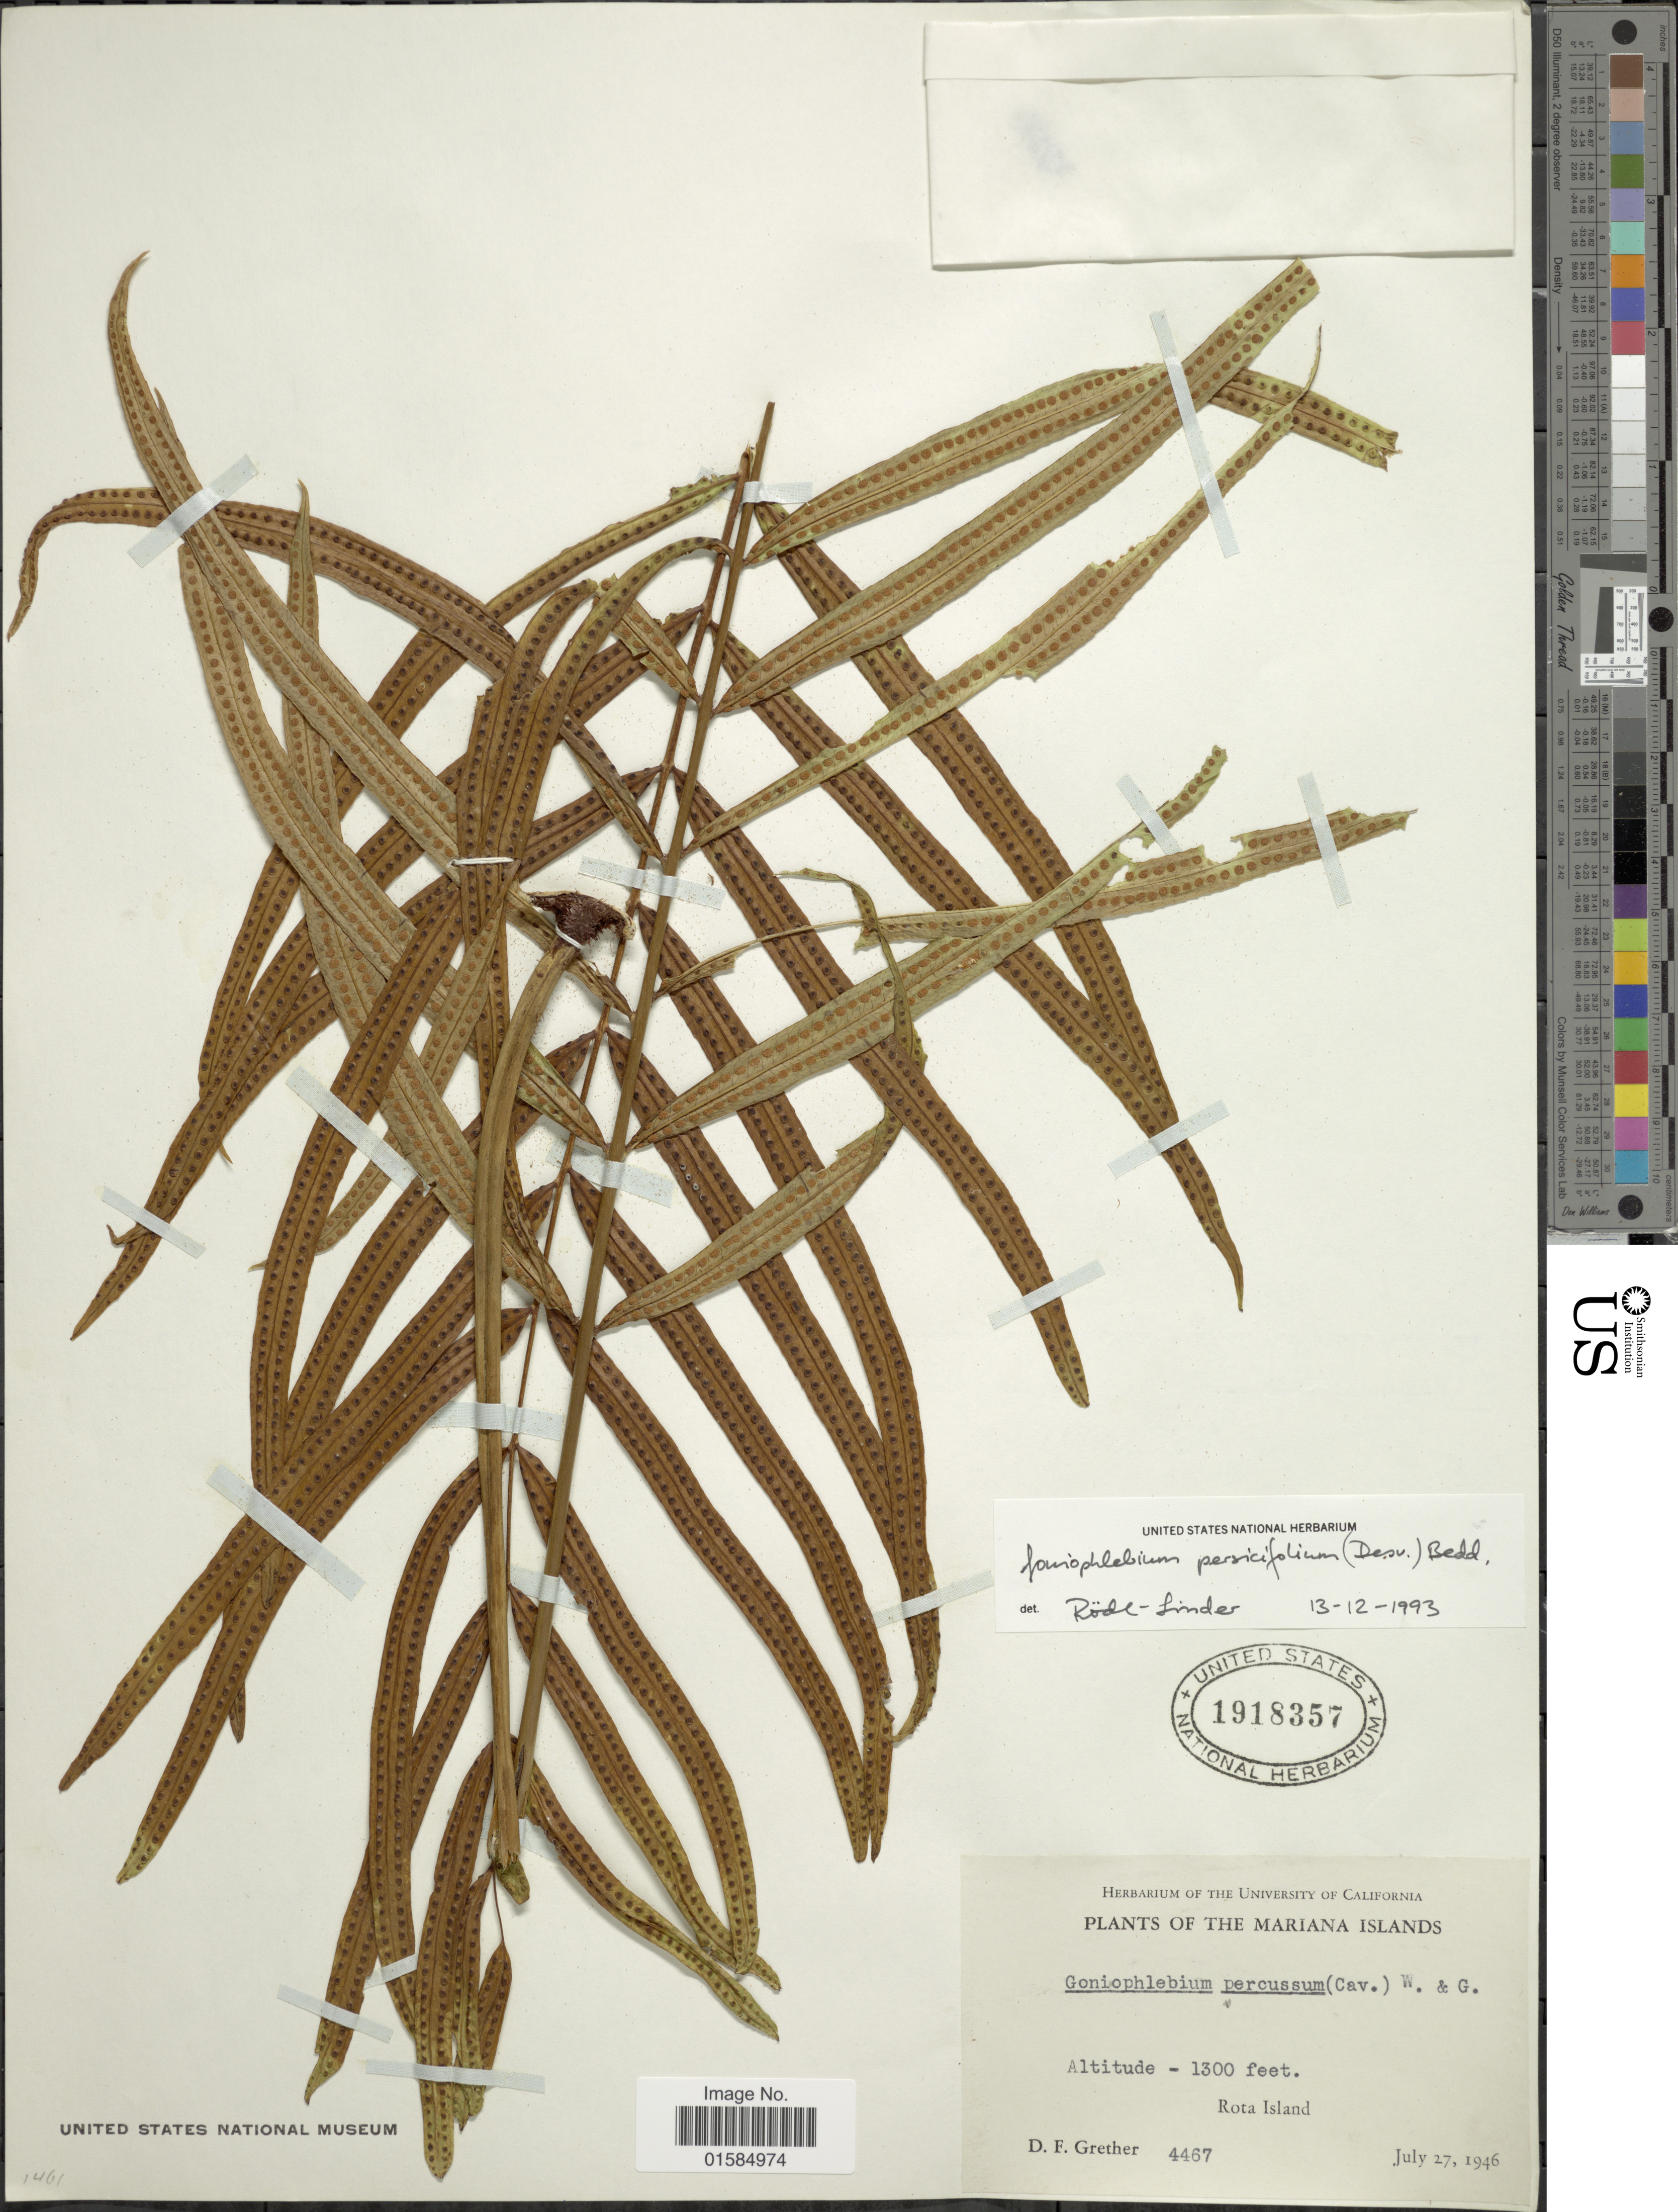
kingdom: Plantae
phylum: Tracheophyta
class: Polypodiopsida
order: Polypodiales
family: Polypodiaceae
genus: Goniophlebium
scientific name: Goniophlebium persicifolium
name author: (Desv.) Bedd.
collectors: D. F. Grether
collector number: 4467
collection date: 1946-07-27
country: Northern Mariana Islands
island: Rota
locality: Rota Island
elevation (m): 396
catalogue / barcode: US 1918357